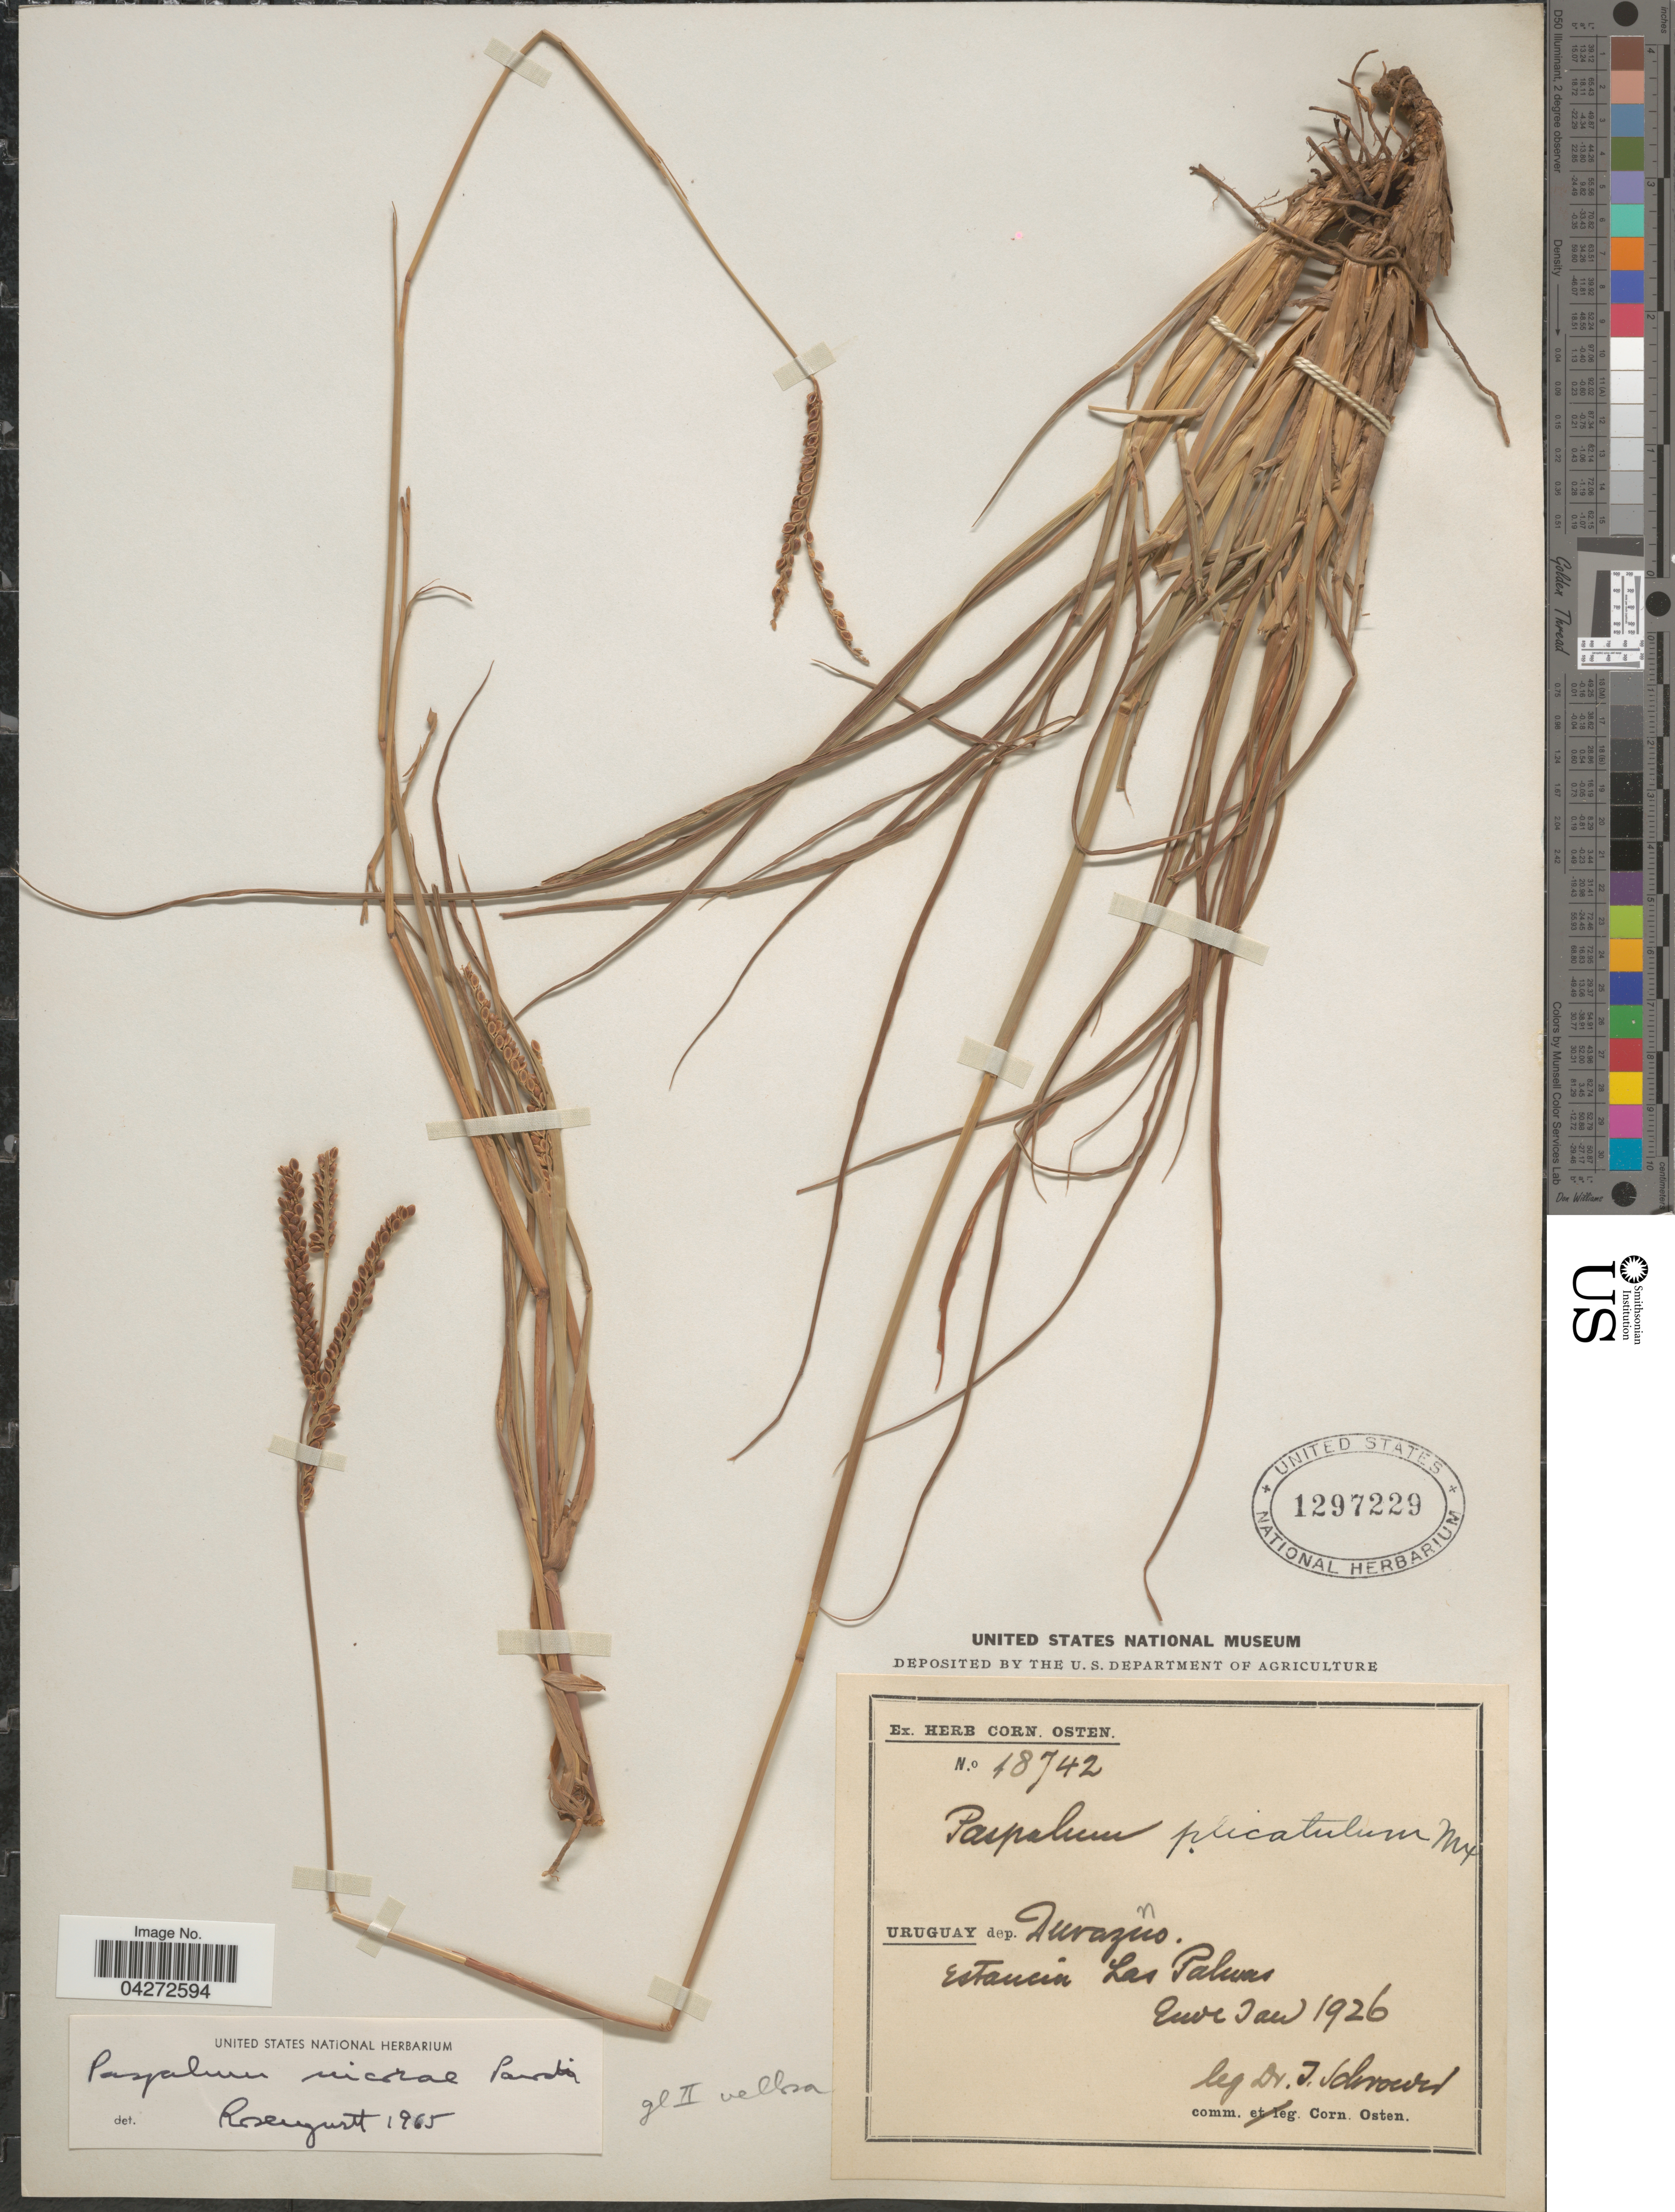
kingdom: Plantae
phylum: Tracheophyta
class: Liliopsida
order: Poales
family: Poaceae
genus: Paspalum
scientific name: Paspalum nicorae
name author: Parodi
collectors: J. Schroeder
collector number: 18742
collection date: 1926-01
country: Uruguay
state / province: Durazno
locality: Dep. Durazno. Estancia Las Palmas.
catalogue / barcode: US 1297229